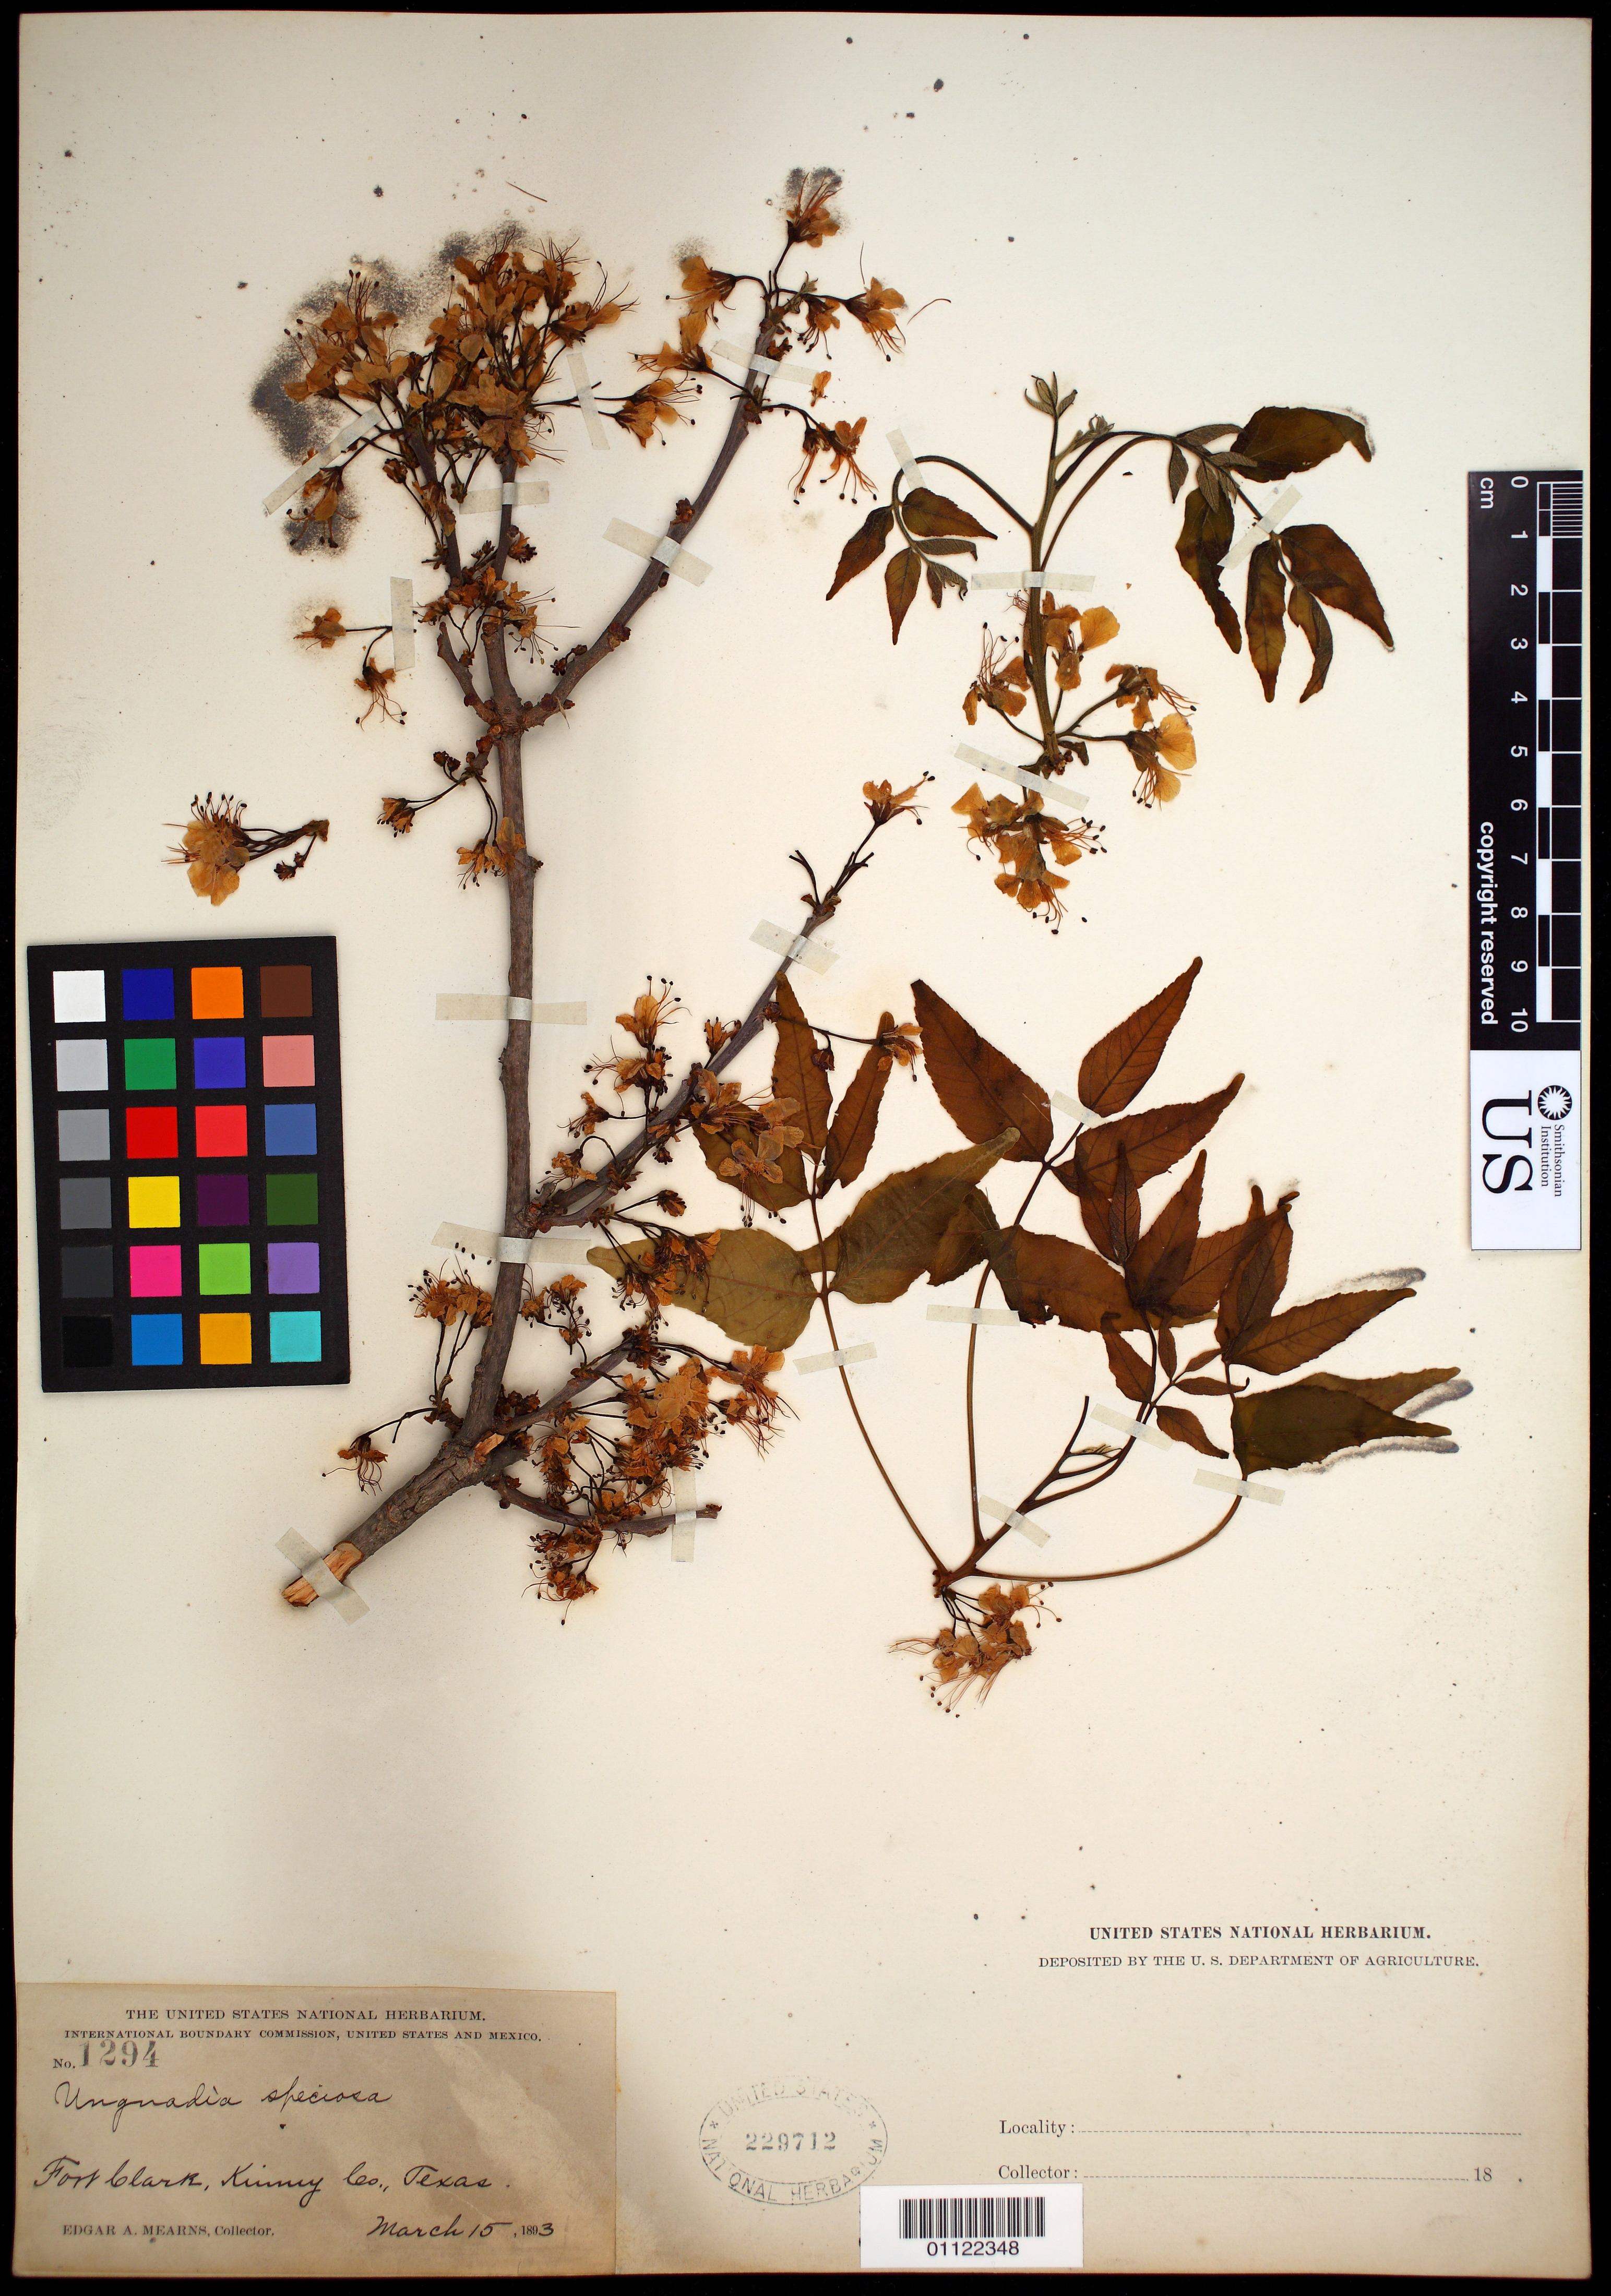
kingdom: Plantae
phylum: Tracheophyta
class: Magnoliopsida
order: Sapindales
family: Sapindaceae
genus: Ungnadia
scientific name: Ungnadia speciosa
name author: Endl.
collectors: E. A. Mearns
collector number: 1294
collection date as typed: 15 Mar 1893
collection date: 1893-03-15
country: United States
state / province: Texas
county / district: Kinney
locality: Fort Clark.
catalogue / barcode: US 229712-2